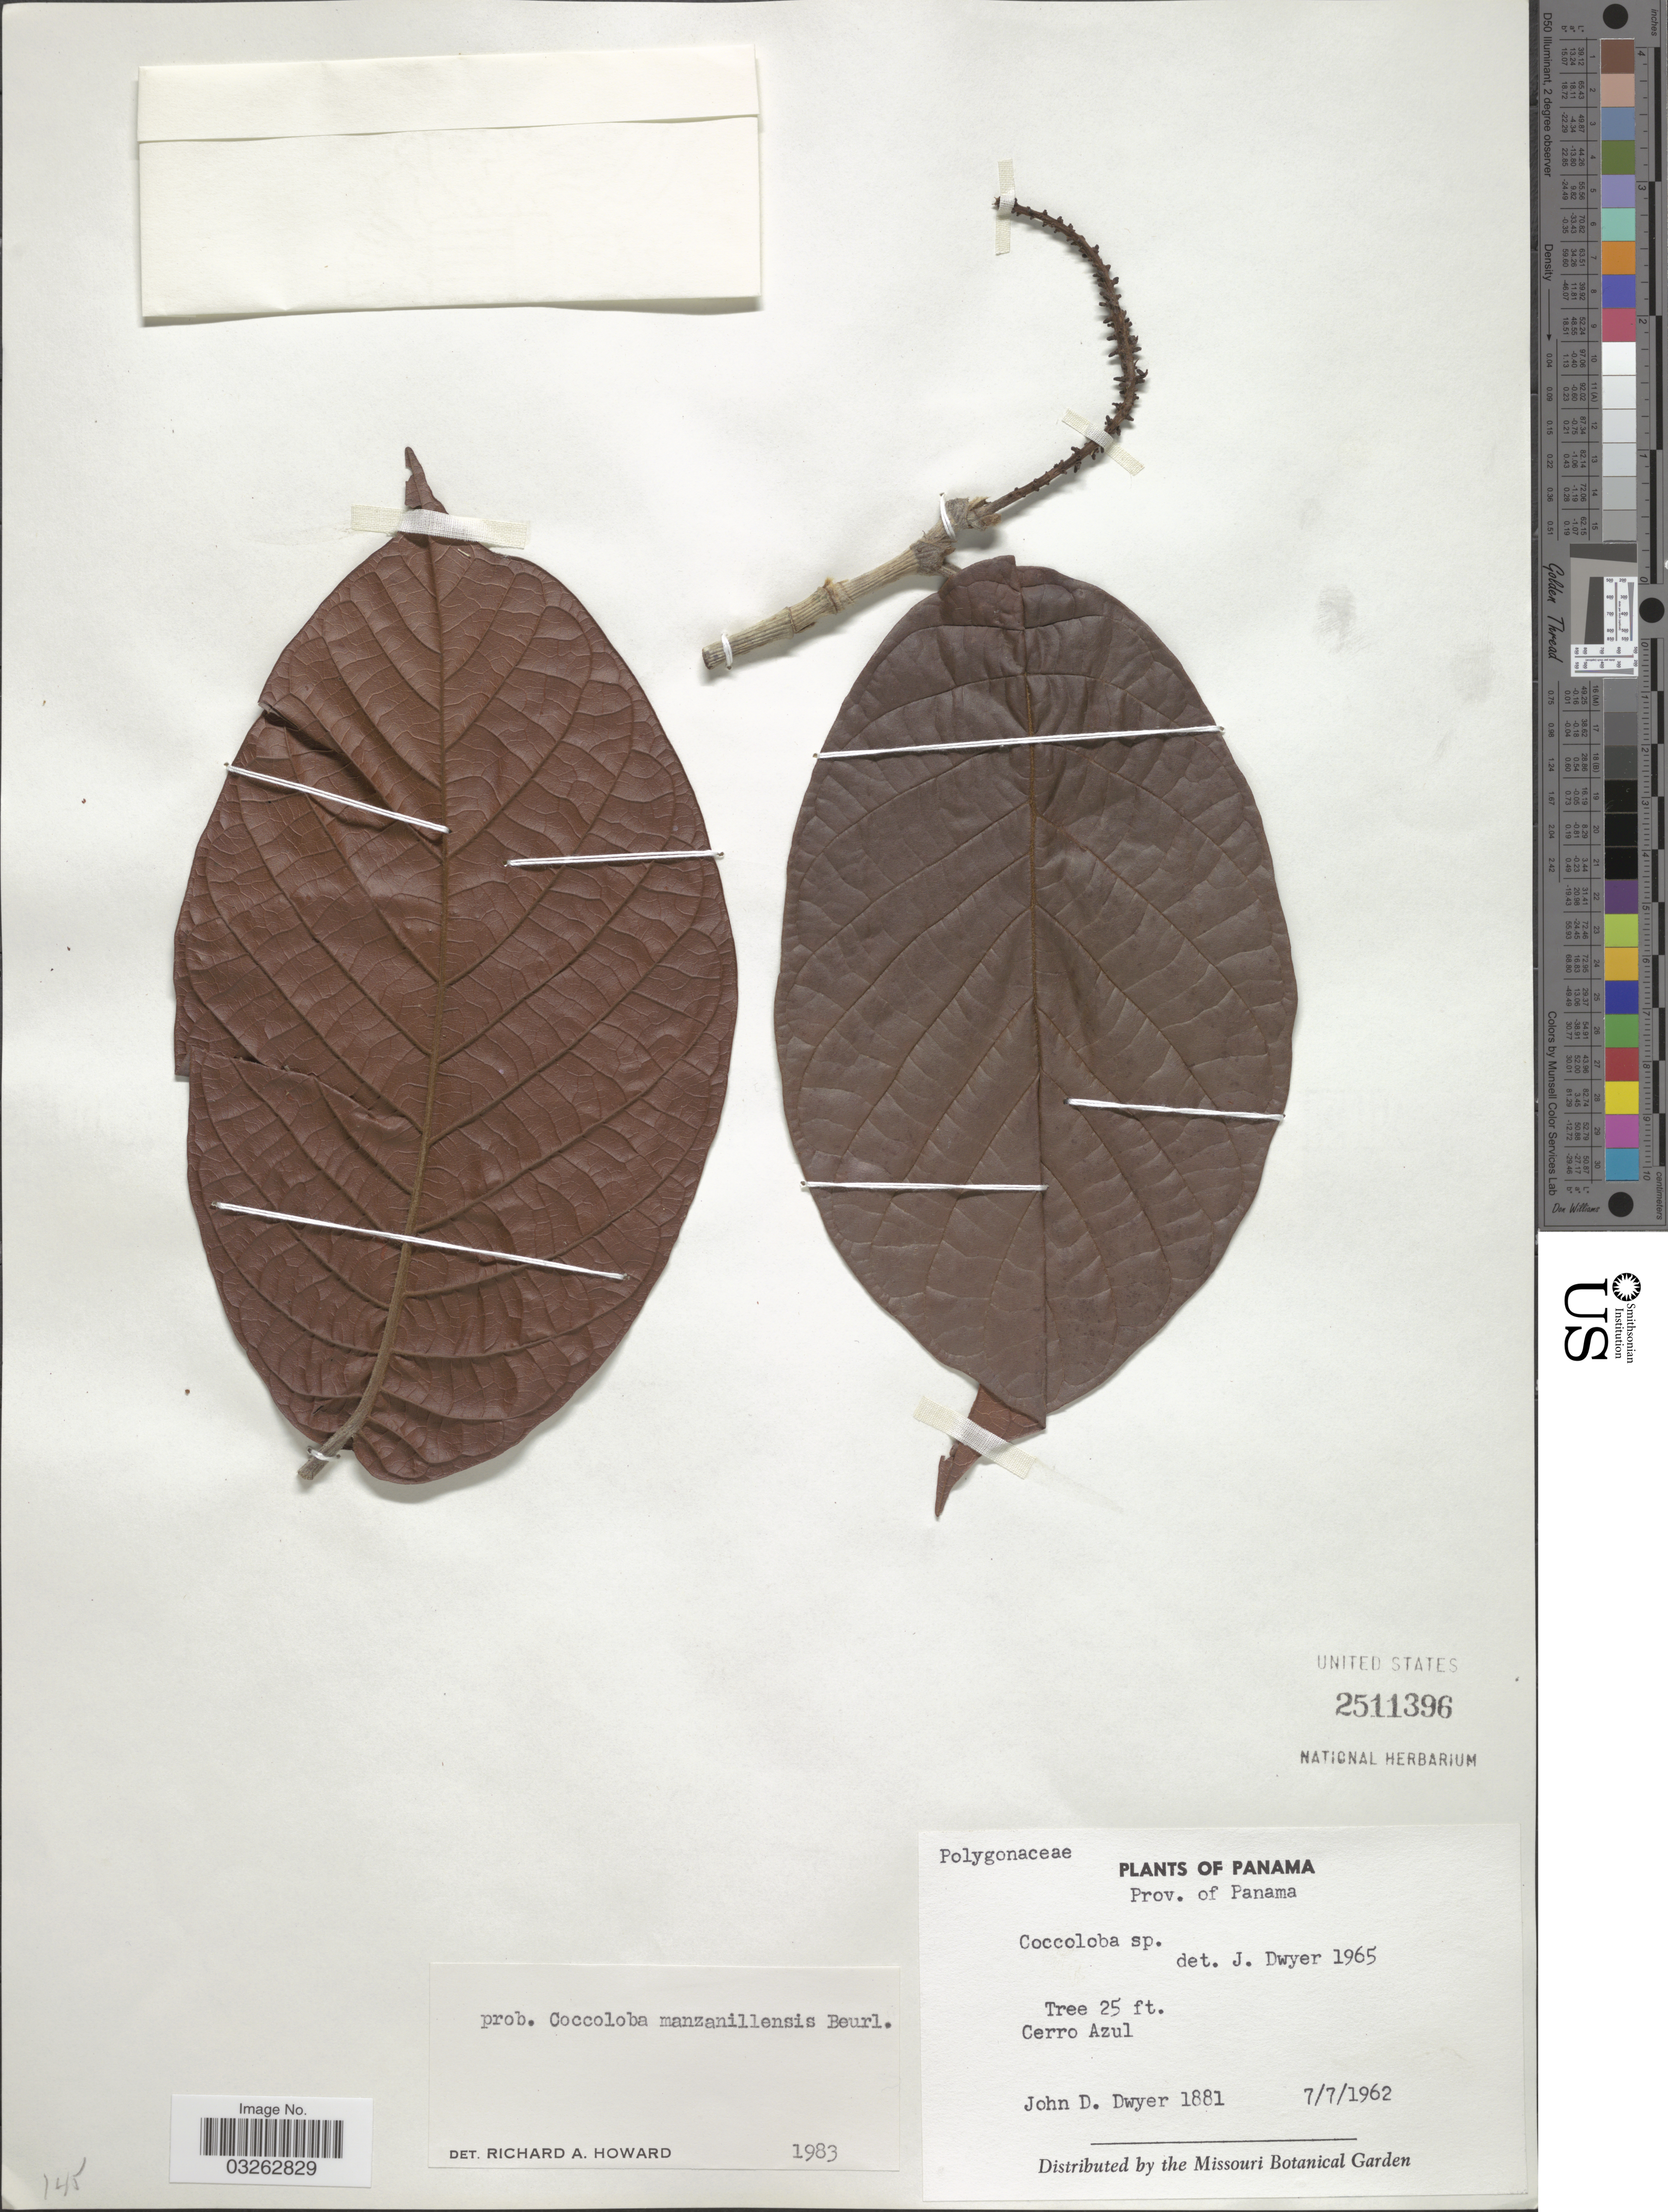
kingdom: Plantae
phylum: Tracheophyta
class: Magnoliopsida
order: Caryophyllales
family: Polygonaceae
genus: Coccoloba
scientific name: Coccoloba manzinellensis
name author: Beurl.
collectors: J. D. Dwyer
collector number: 1881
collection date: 1962-07-07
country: Panama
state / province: Panamá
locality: Cerro Azul.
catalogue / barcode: US 2511396